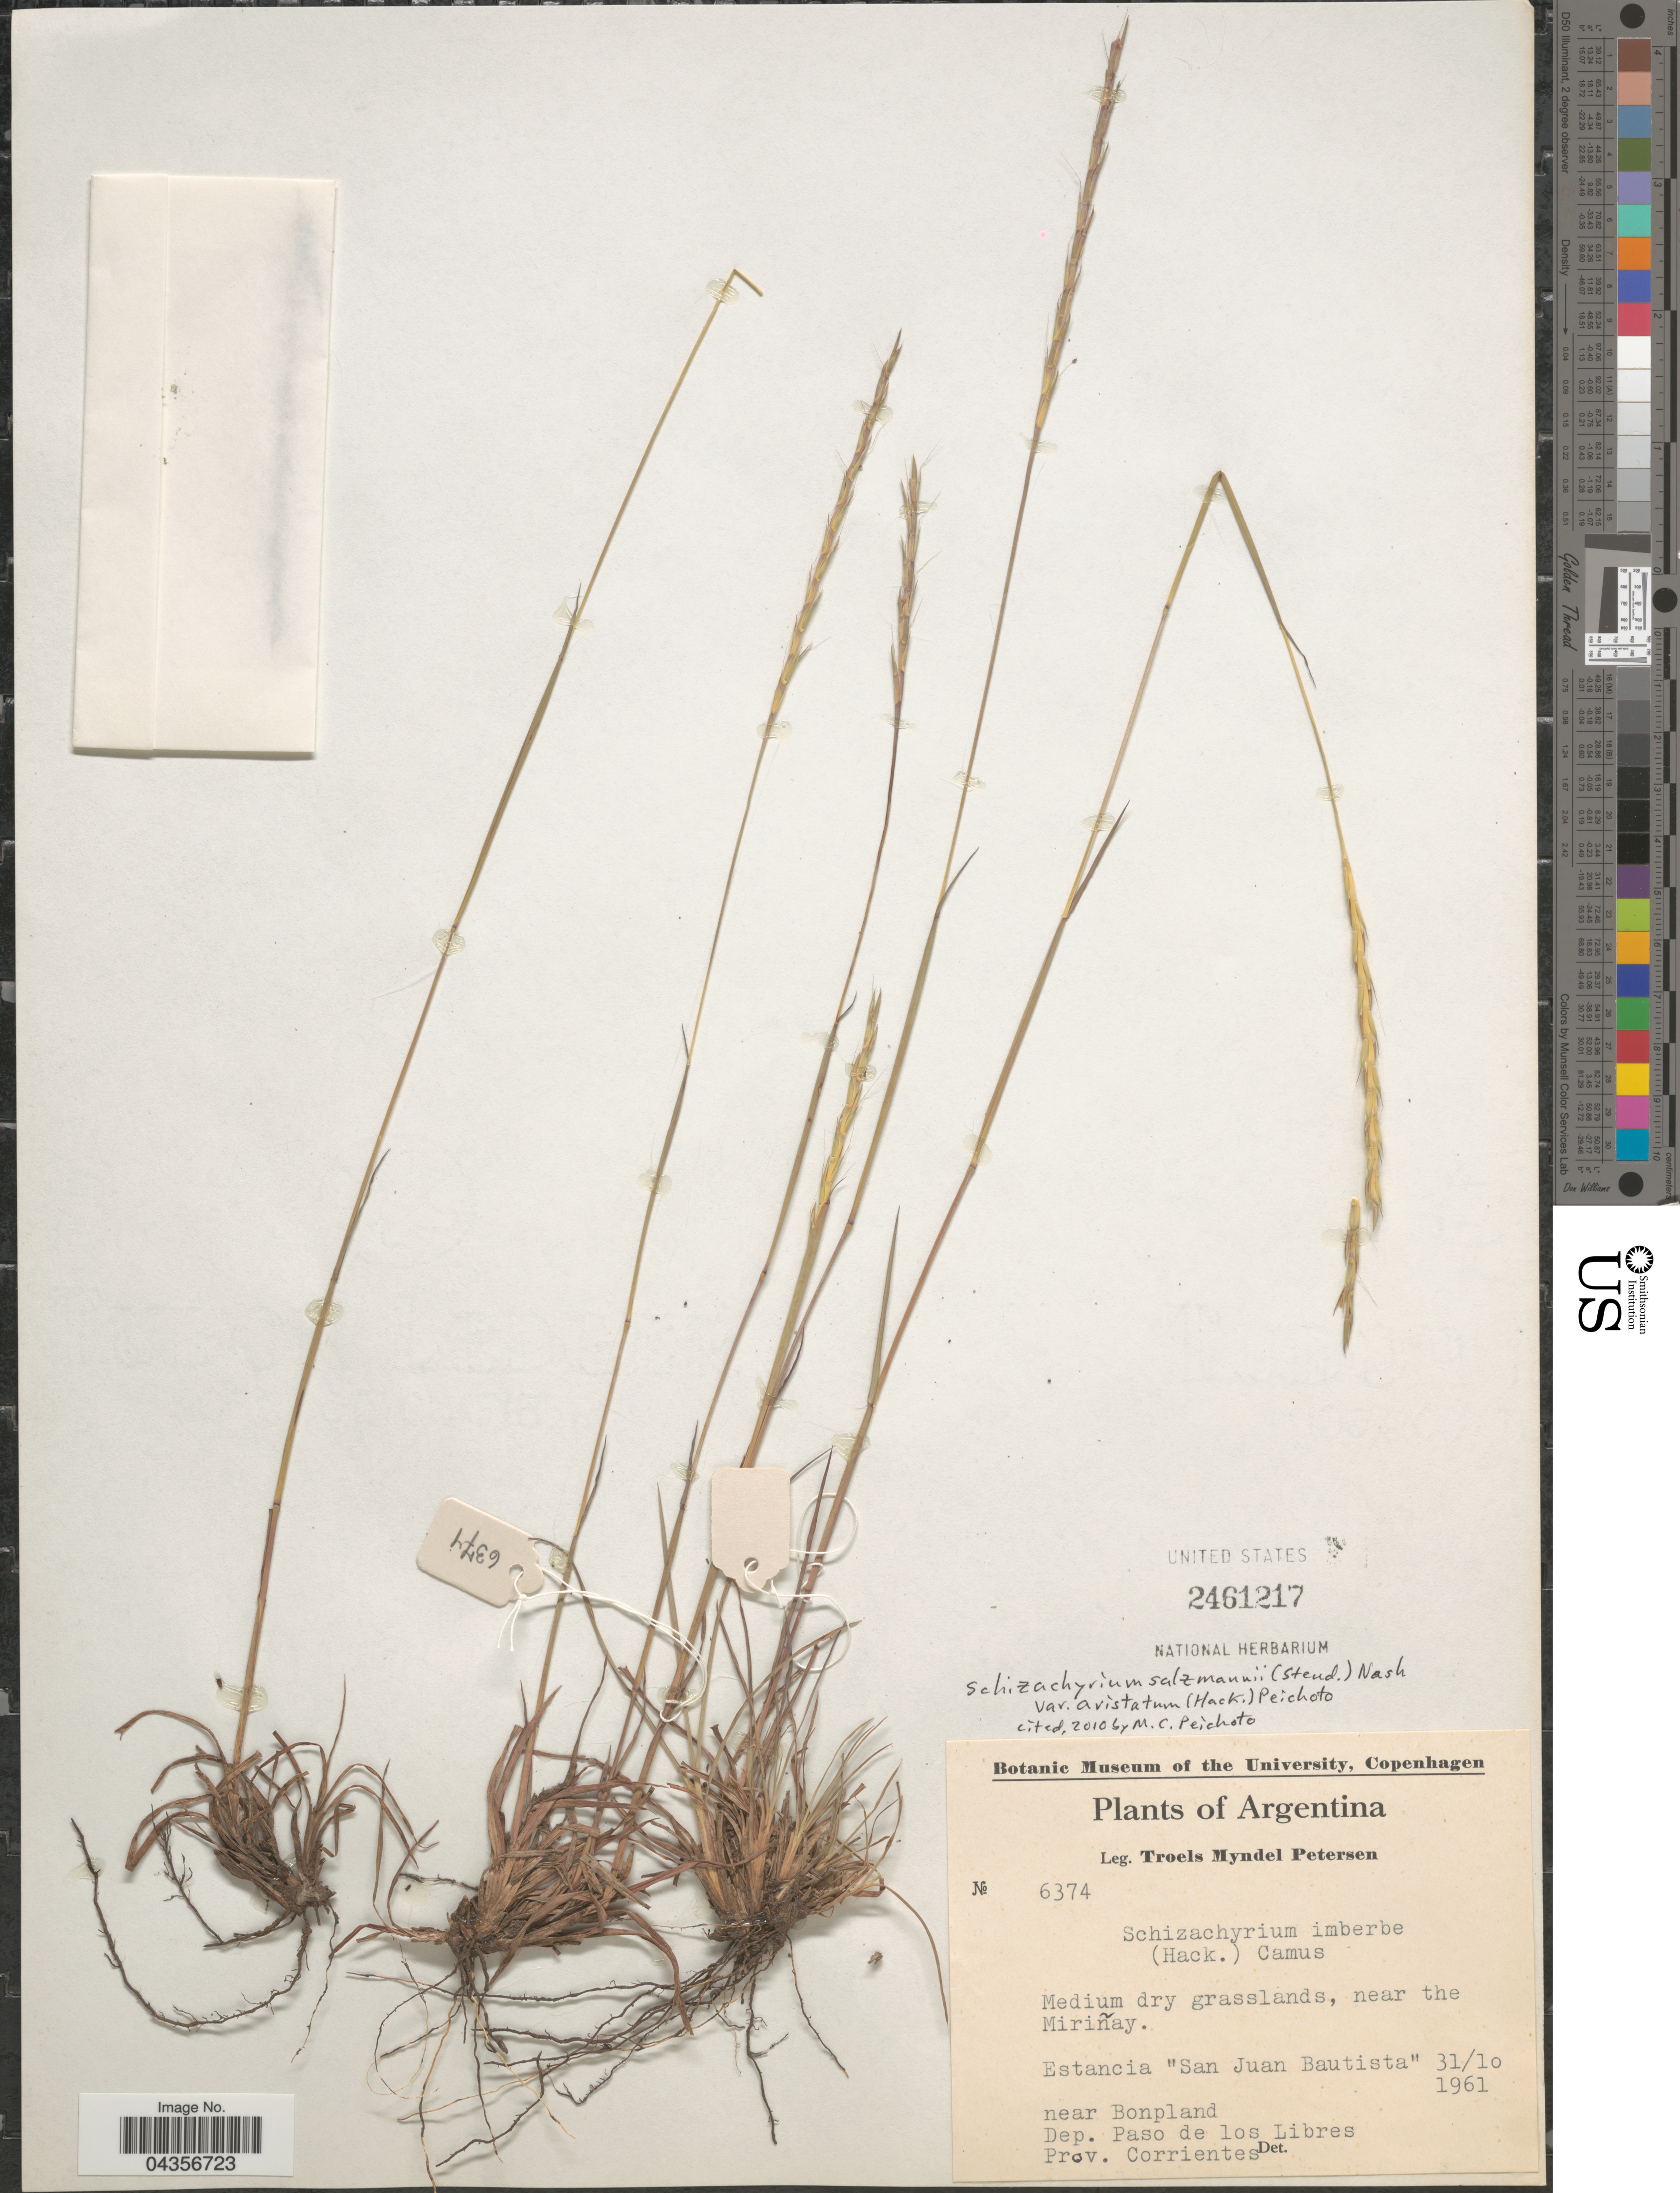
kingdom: Plantae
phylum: Tracheophyta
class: Liliopsida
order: Poales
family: Poaceae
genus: Schizachyrium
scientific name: Schizachyrium salzmanii var. aristatum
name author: (Hack.) Peichoto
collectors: T. M. Petersen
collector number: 6374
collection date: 1961-10-31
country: Argentina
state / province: Corrientes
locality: Estancia "San Juan Bautista" near Bonpland. Dep. Paso de los Libres. Prov. Corrientes.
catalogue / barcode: US 2461217